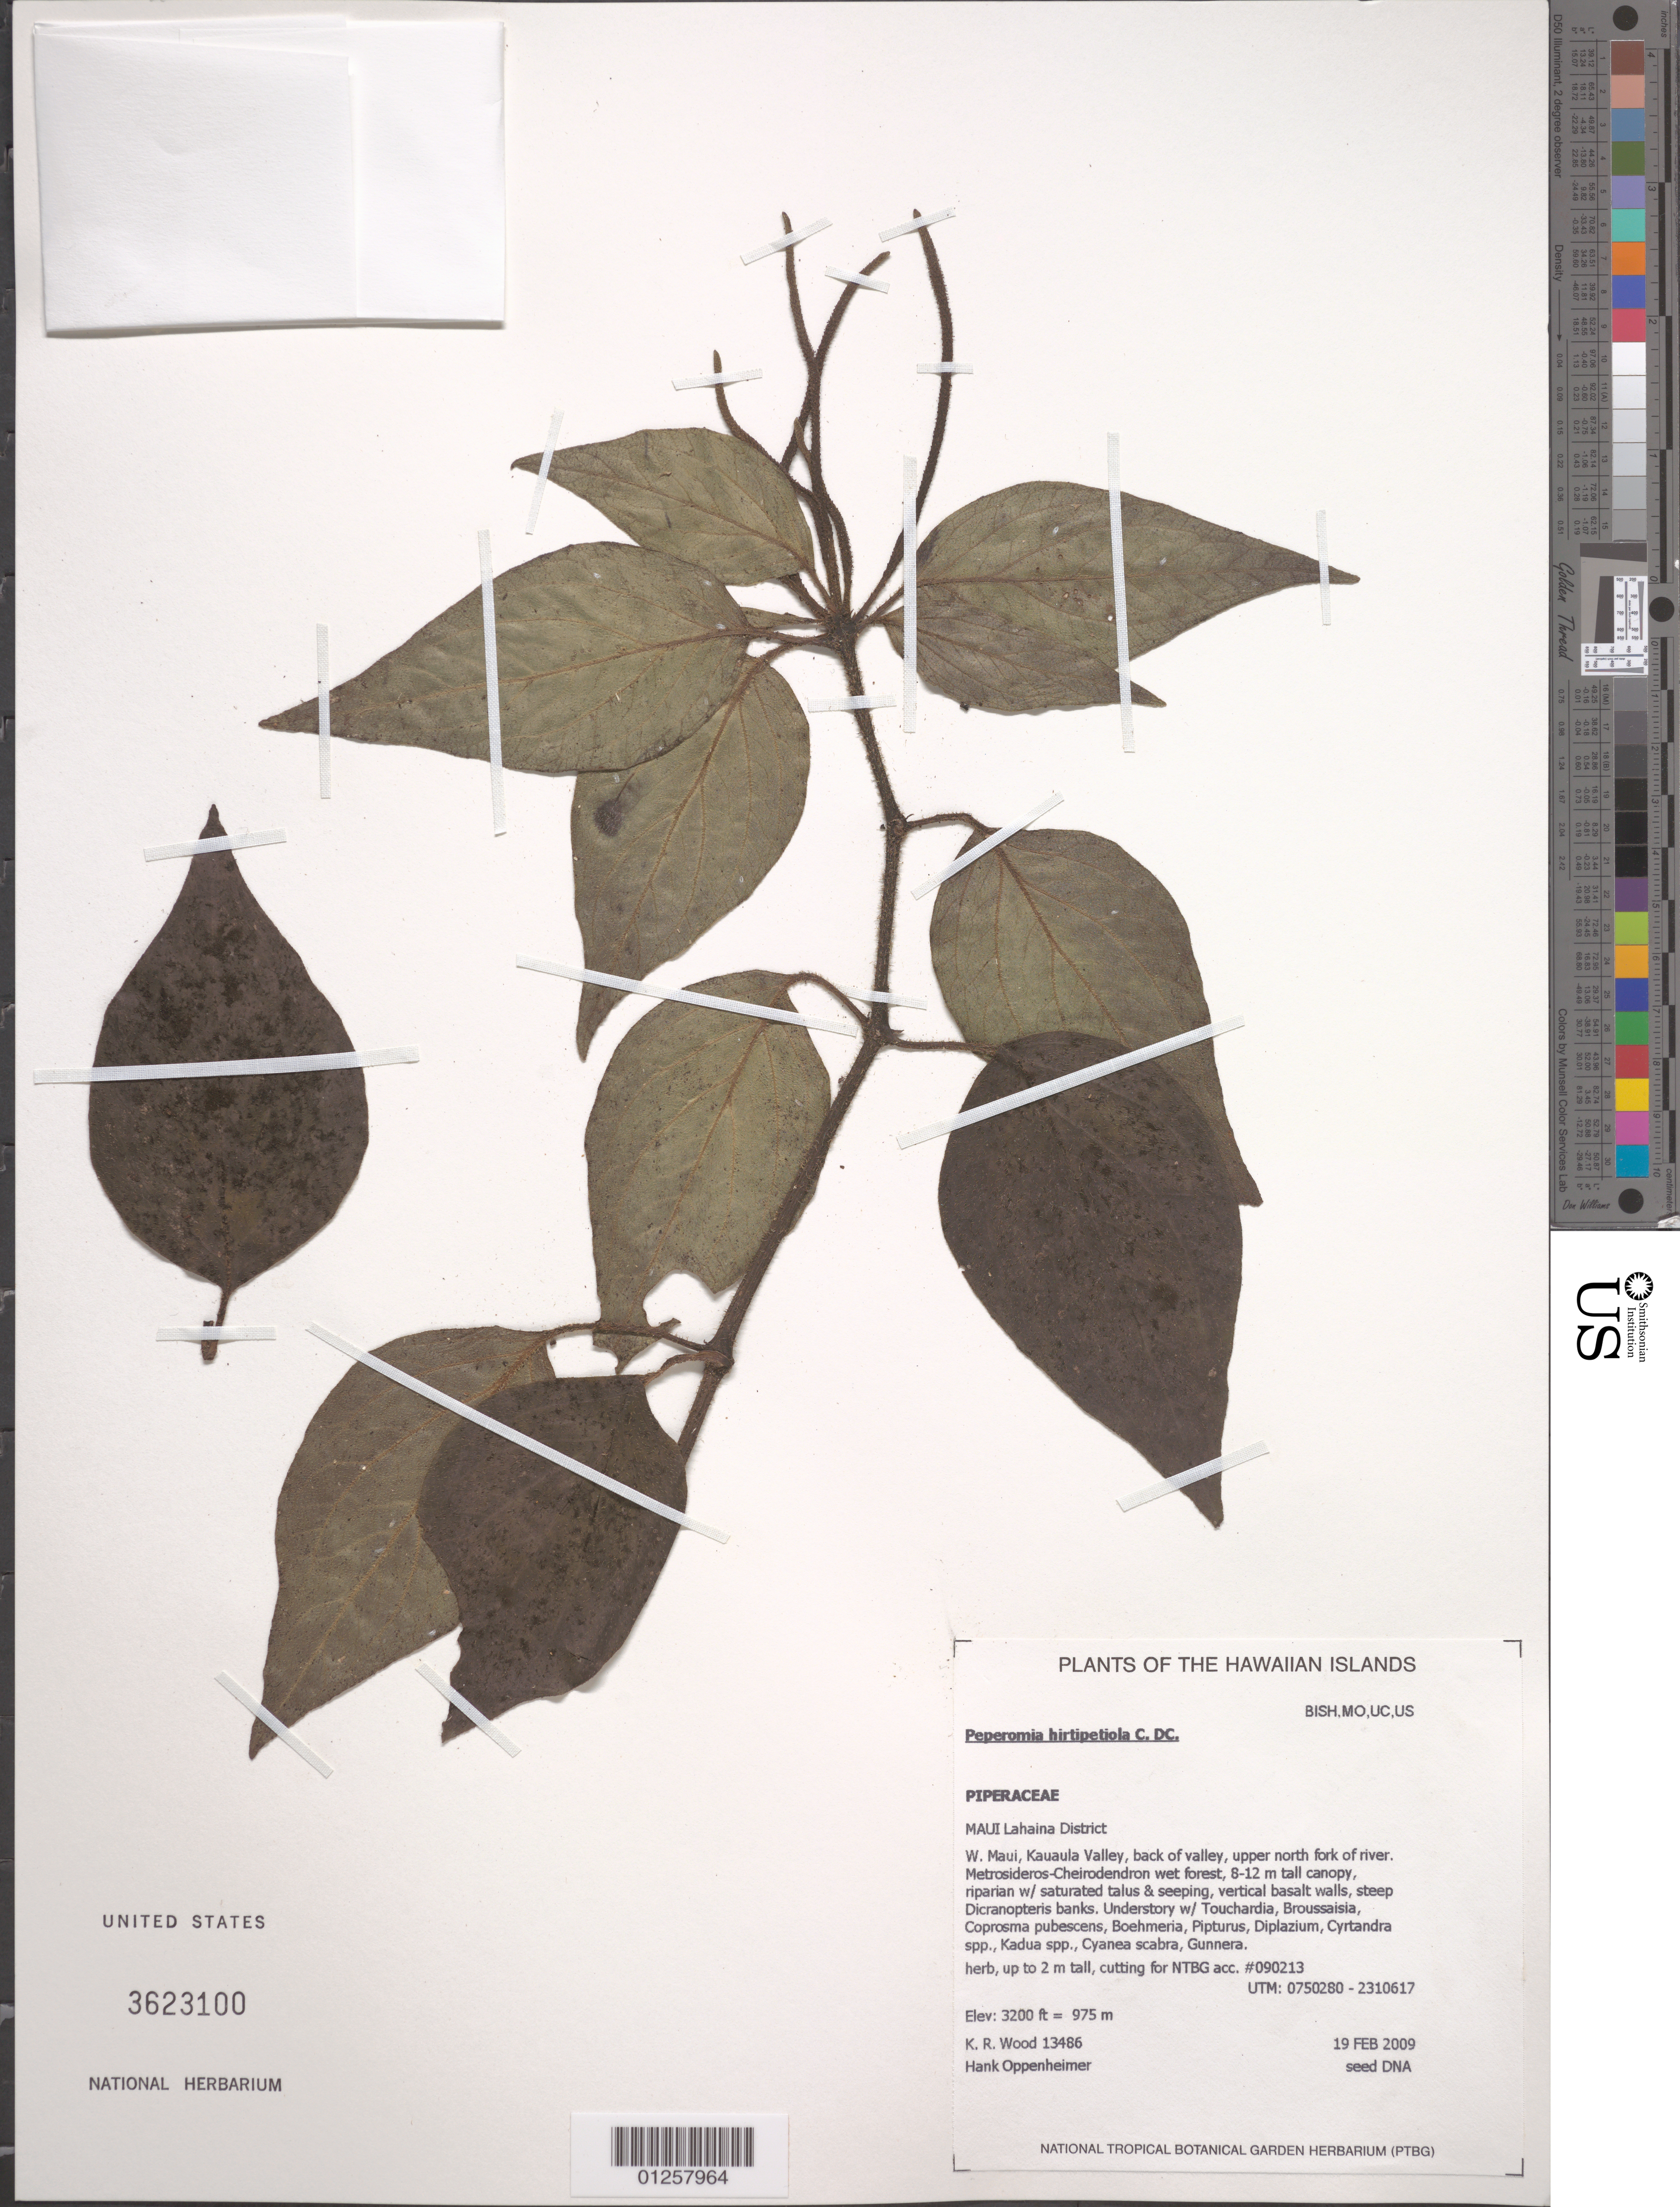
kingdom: Plantae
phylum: Tracheophyta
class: Magnoliopsida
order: Piperales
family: Piperaceae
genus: Peperomia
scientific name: Peperomia hirtipetiola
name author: C. DC.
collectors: K. R. Wood & H. Oppenheimer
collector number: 13486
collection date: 2009-02-19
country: United States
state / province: Hawaii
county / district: Maui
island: Maui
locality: W. Maui, Lahaina District, Kauaula Valley, back to valley, upper north fork of river..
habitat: Wet forest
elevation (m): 975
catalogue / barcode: US 3623100